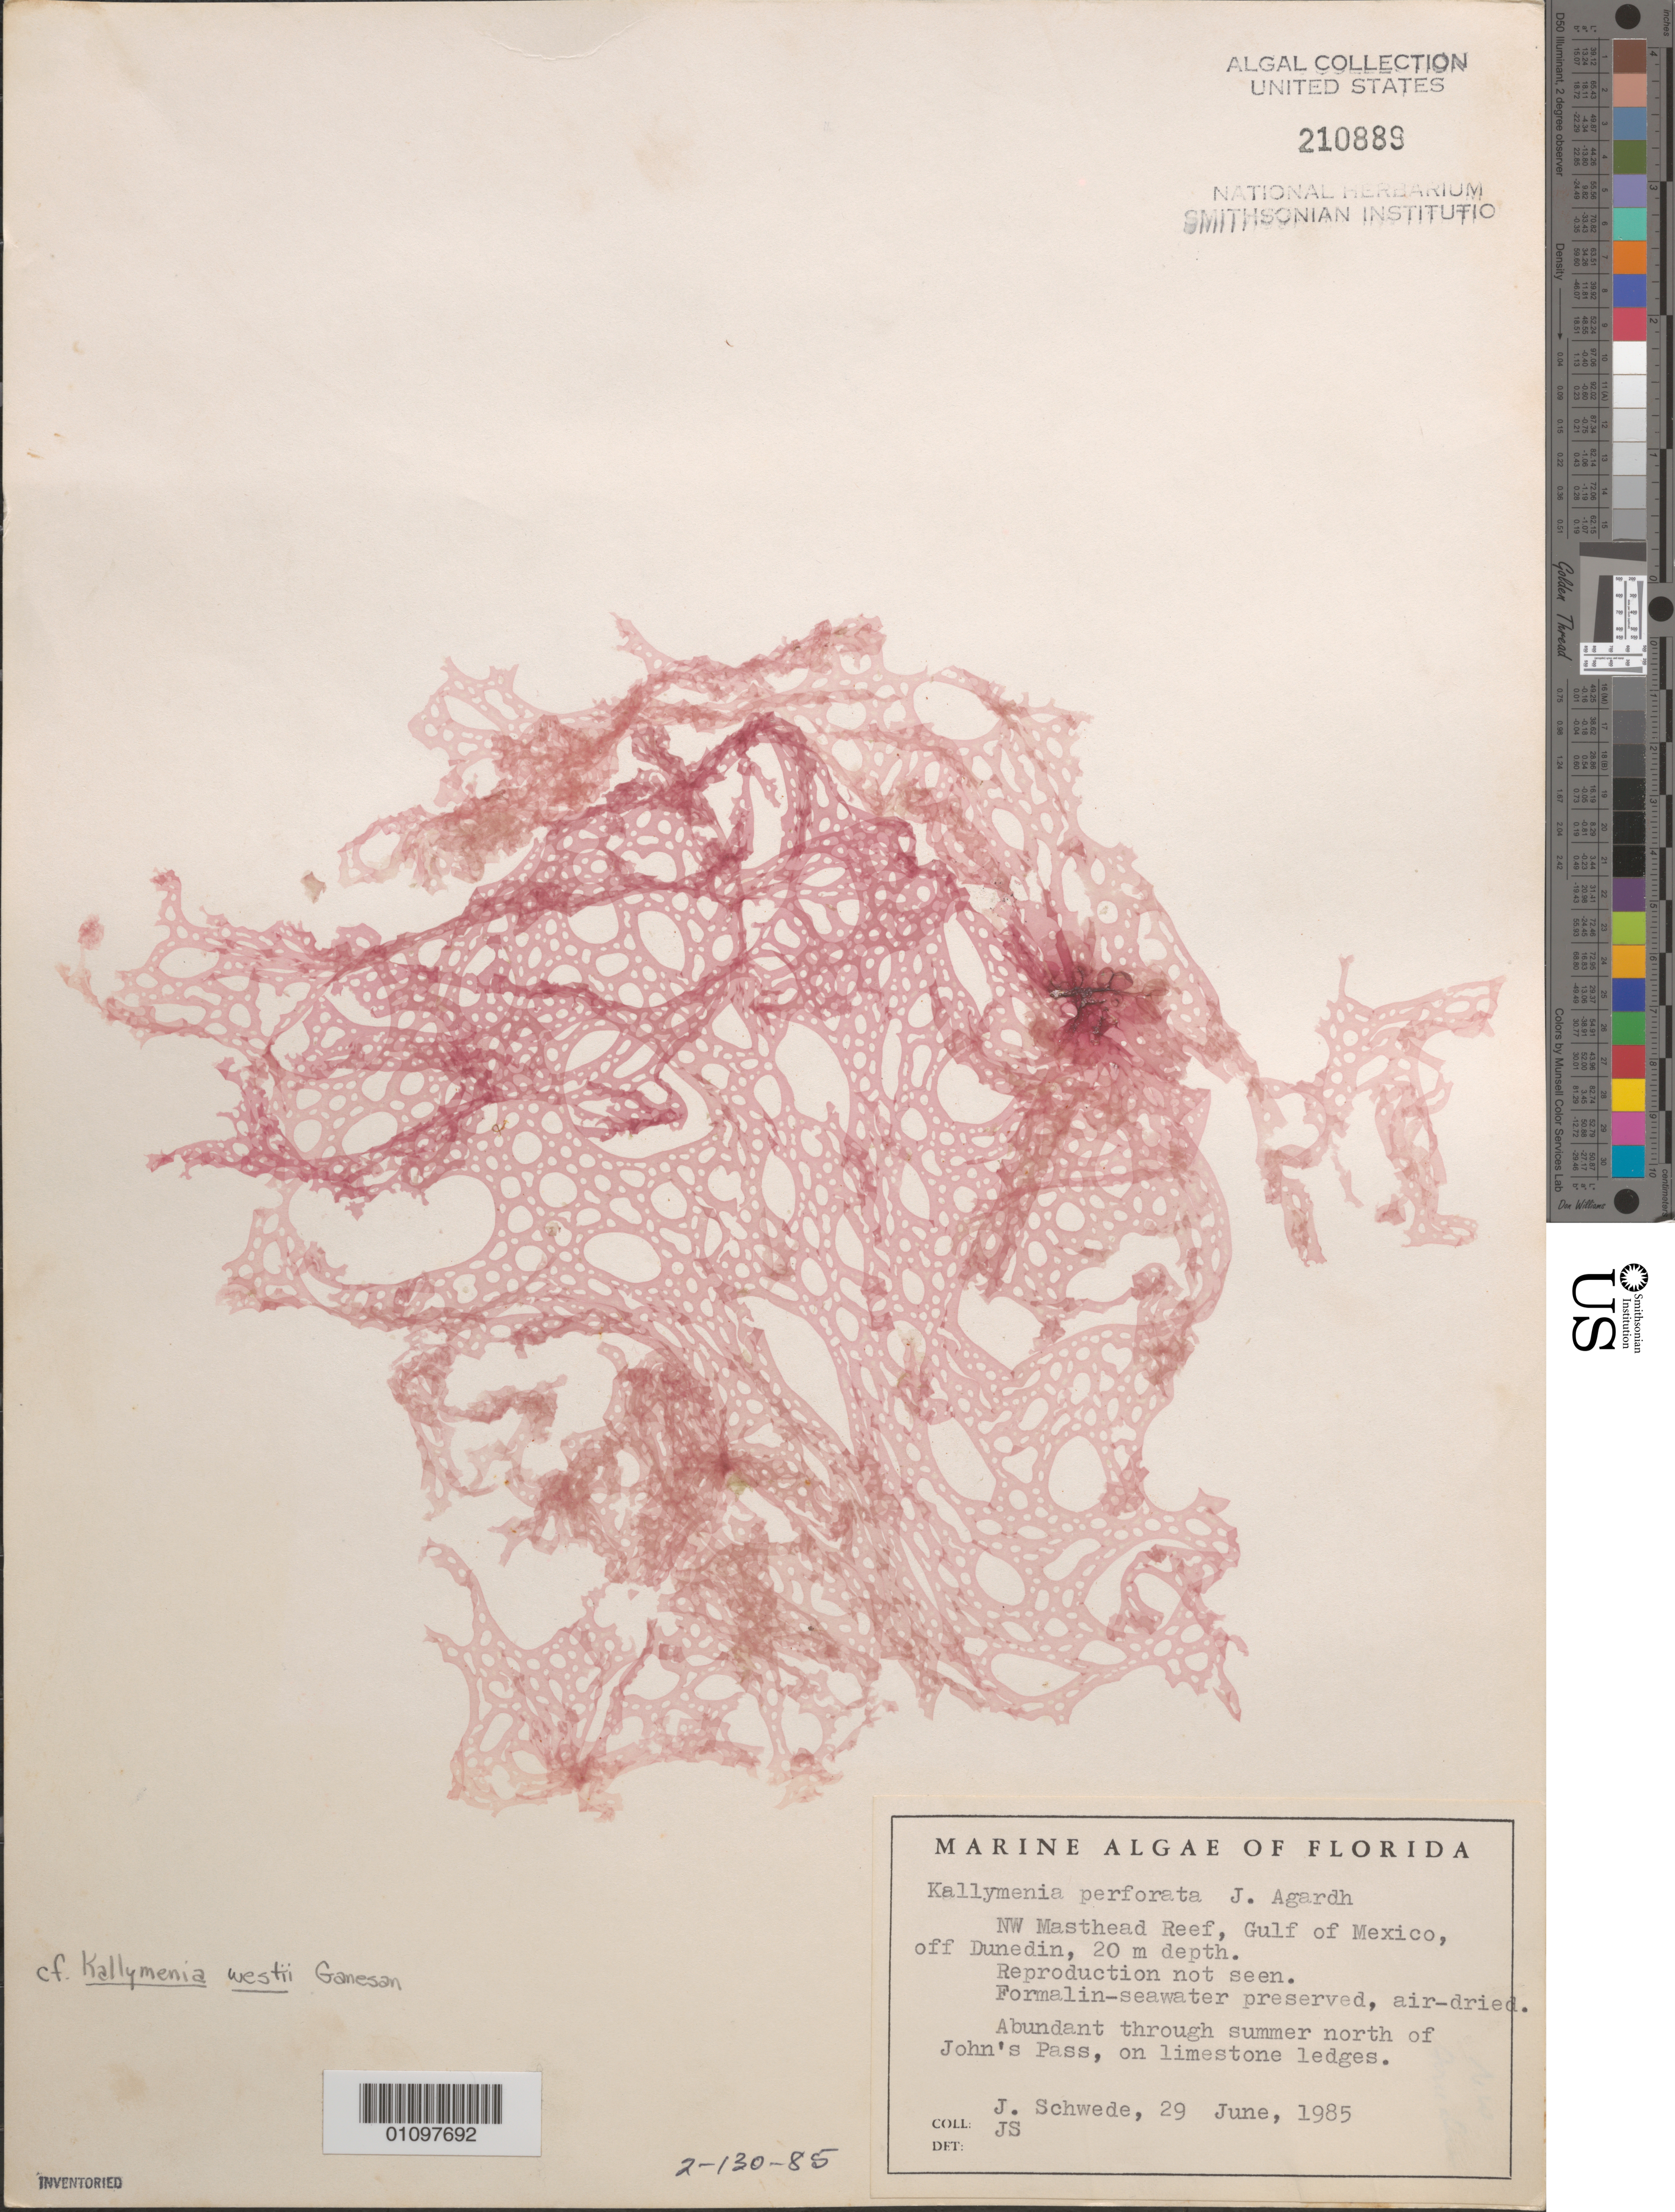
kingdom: Plantae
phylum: Rhodophyta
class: Florideophyceae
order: Gigartinales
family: Kallymeniaceae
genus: Austrokallymenia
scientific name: Austrokallymenia westii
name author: (Ganesan) C.W. Schneid. & G.W. Saunders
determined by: Algae name updating Project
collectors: J. Schwede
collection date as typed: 29 Jun 1985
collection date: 1985-06-29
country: United States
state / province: Florida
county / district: Pinellas County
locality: Northwest Masthead Reef north of Dunedin, Gulf of Mexico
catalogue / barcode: US 210889